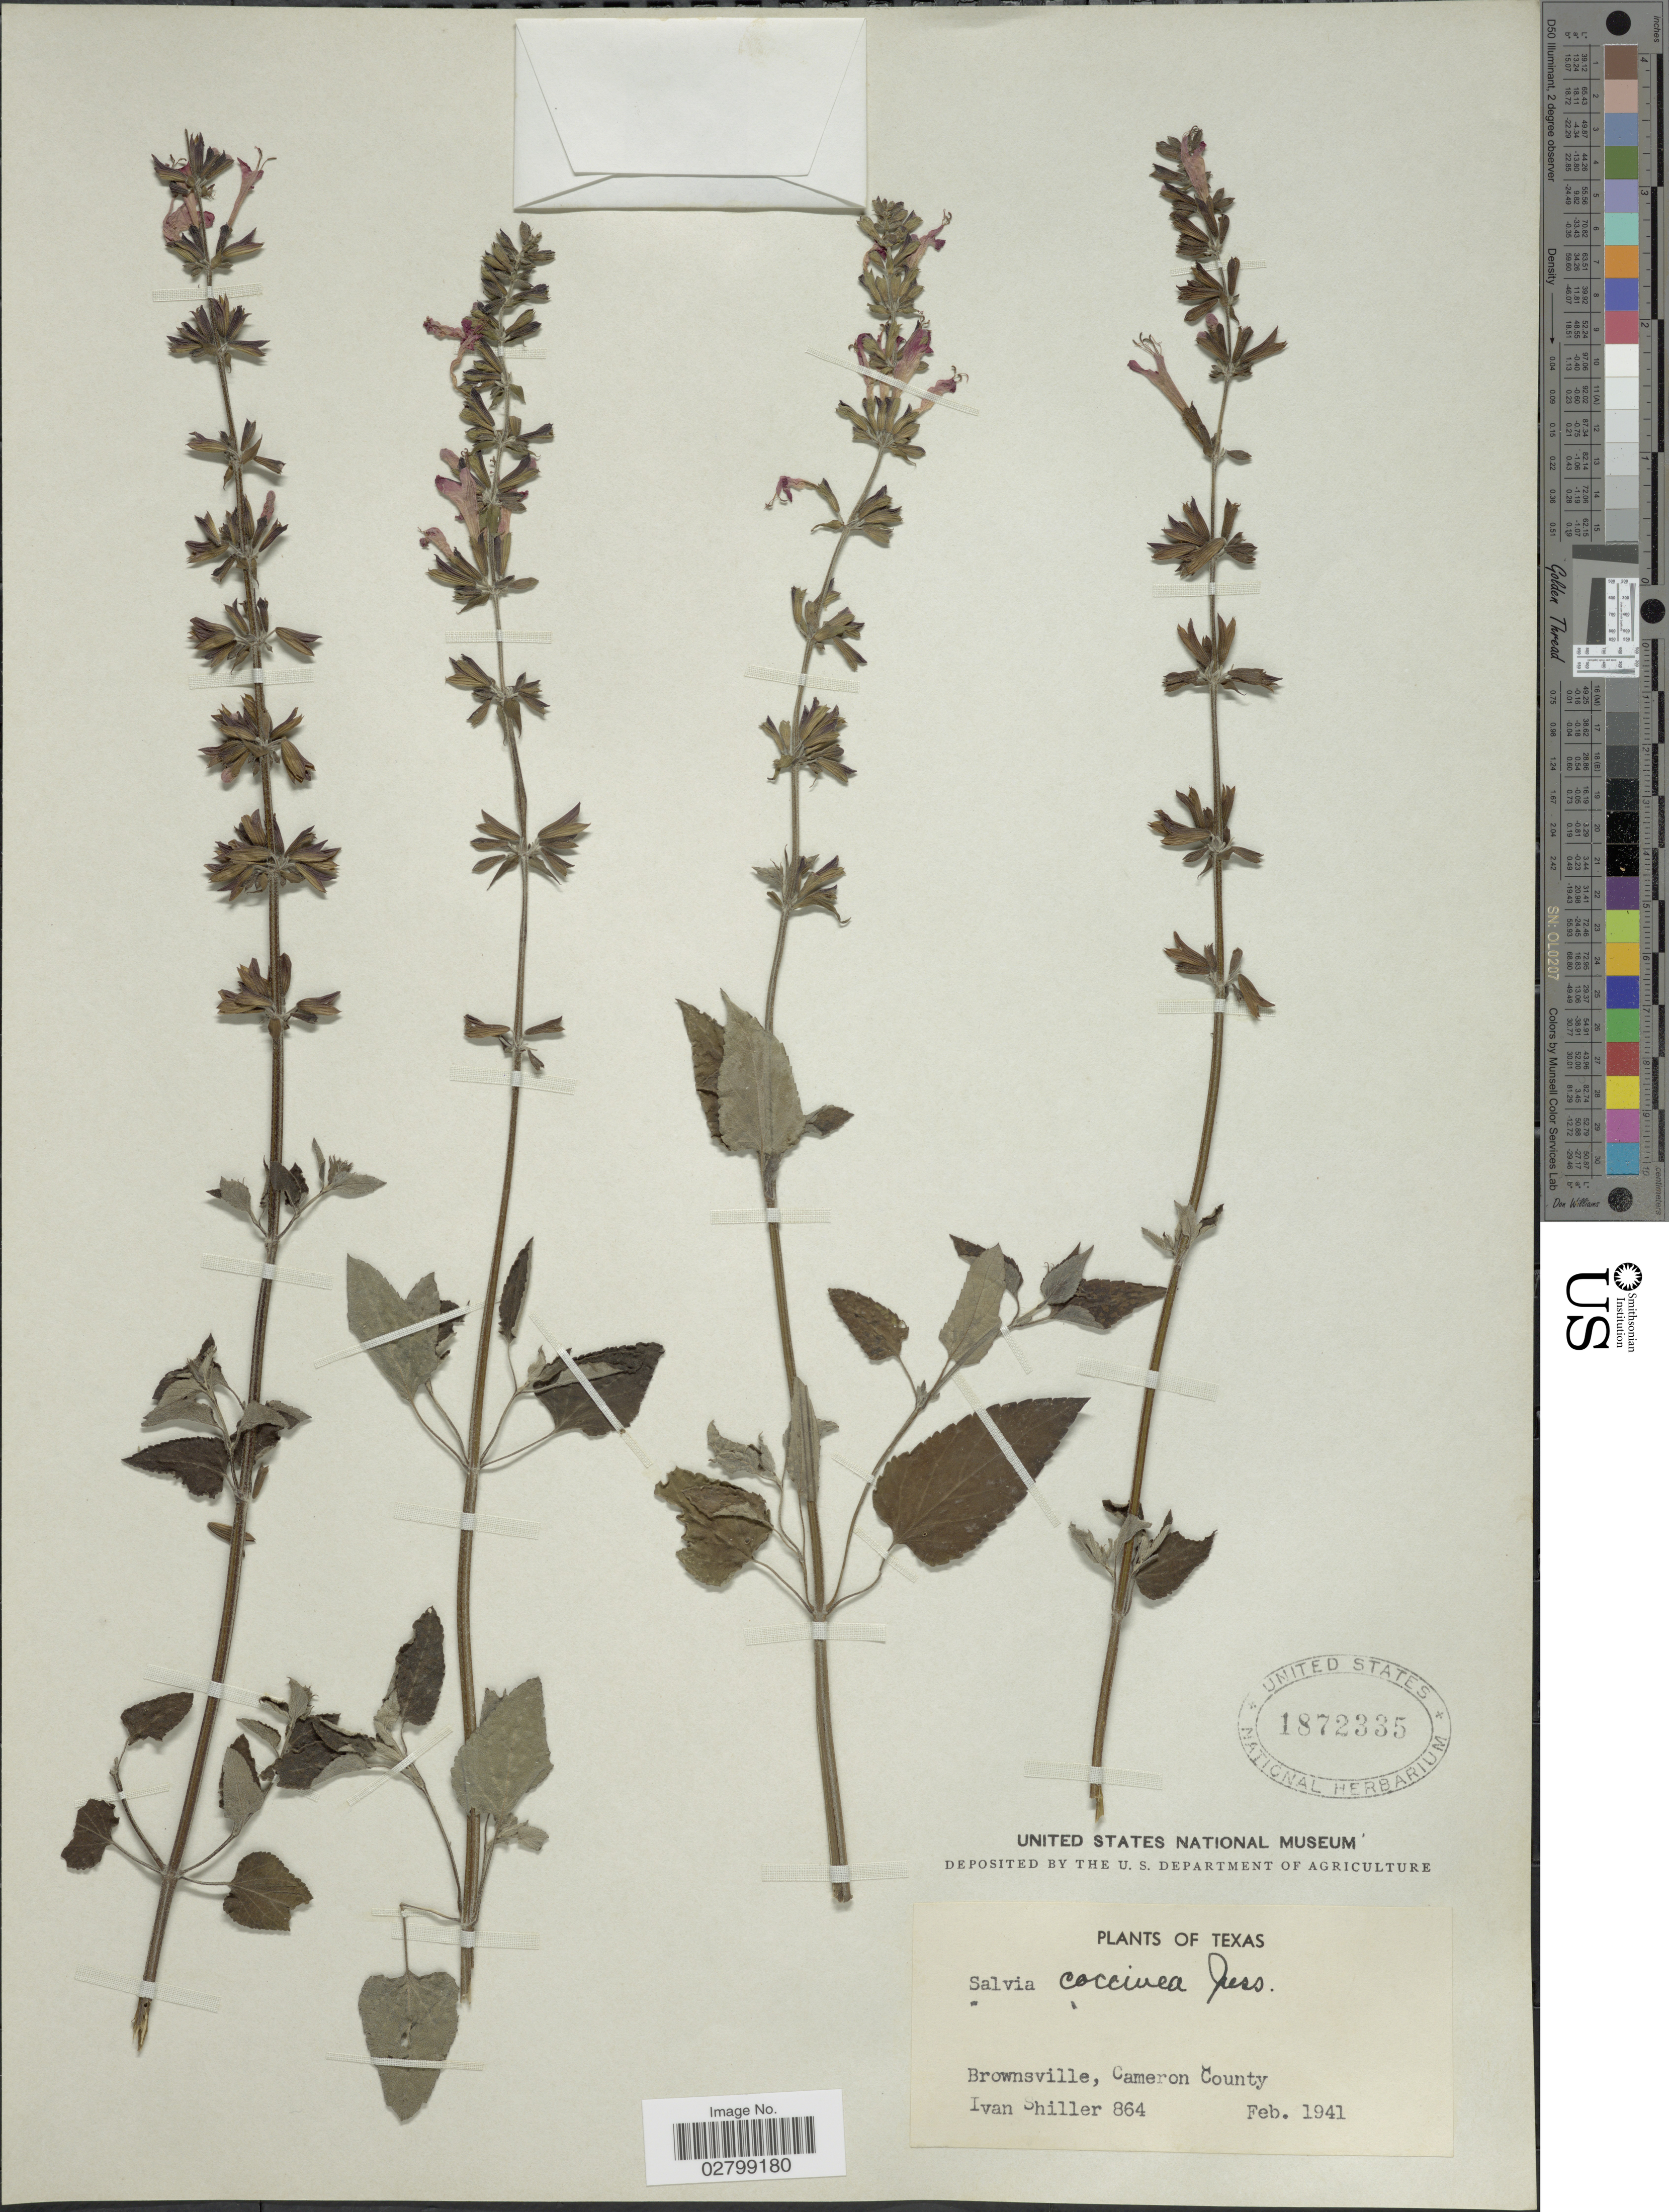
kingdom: Plantae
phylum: Tracheophyta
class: Magnoliopsida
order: Lamiales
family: Lamiaceae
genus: Salvia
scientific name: Salvia coccinea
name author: Etlinger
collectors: I. Shiller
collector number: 864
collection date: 1941-02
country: United States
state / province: Texas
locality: Brownsville, Cameron County.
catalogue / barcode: US 1872335